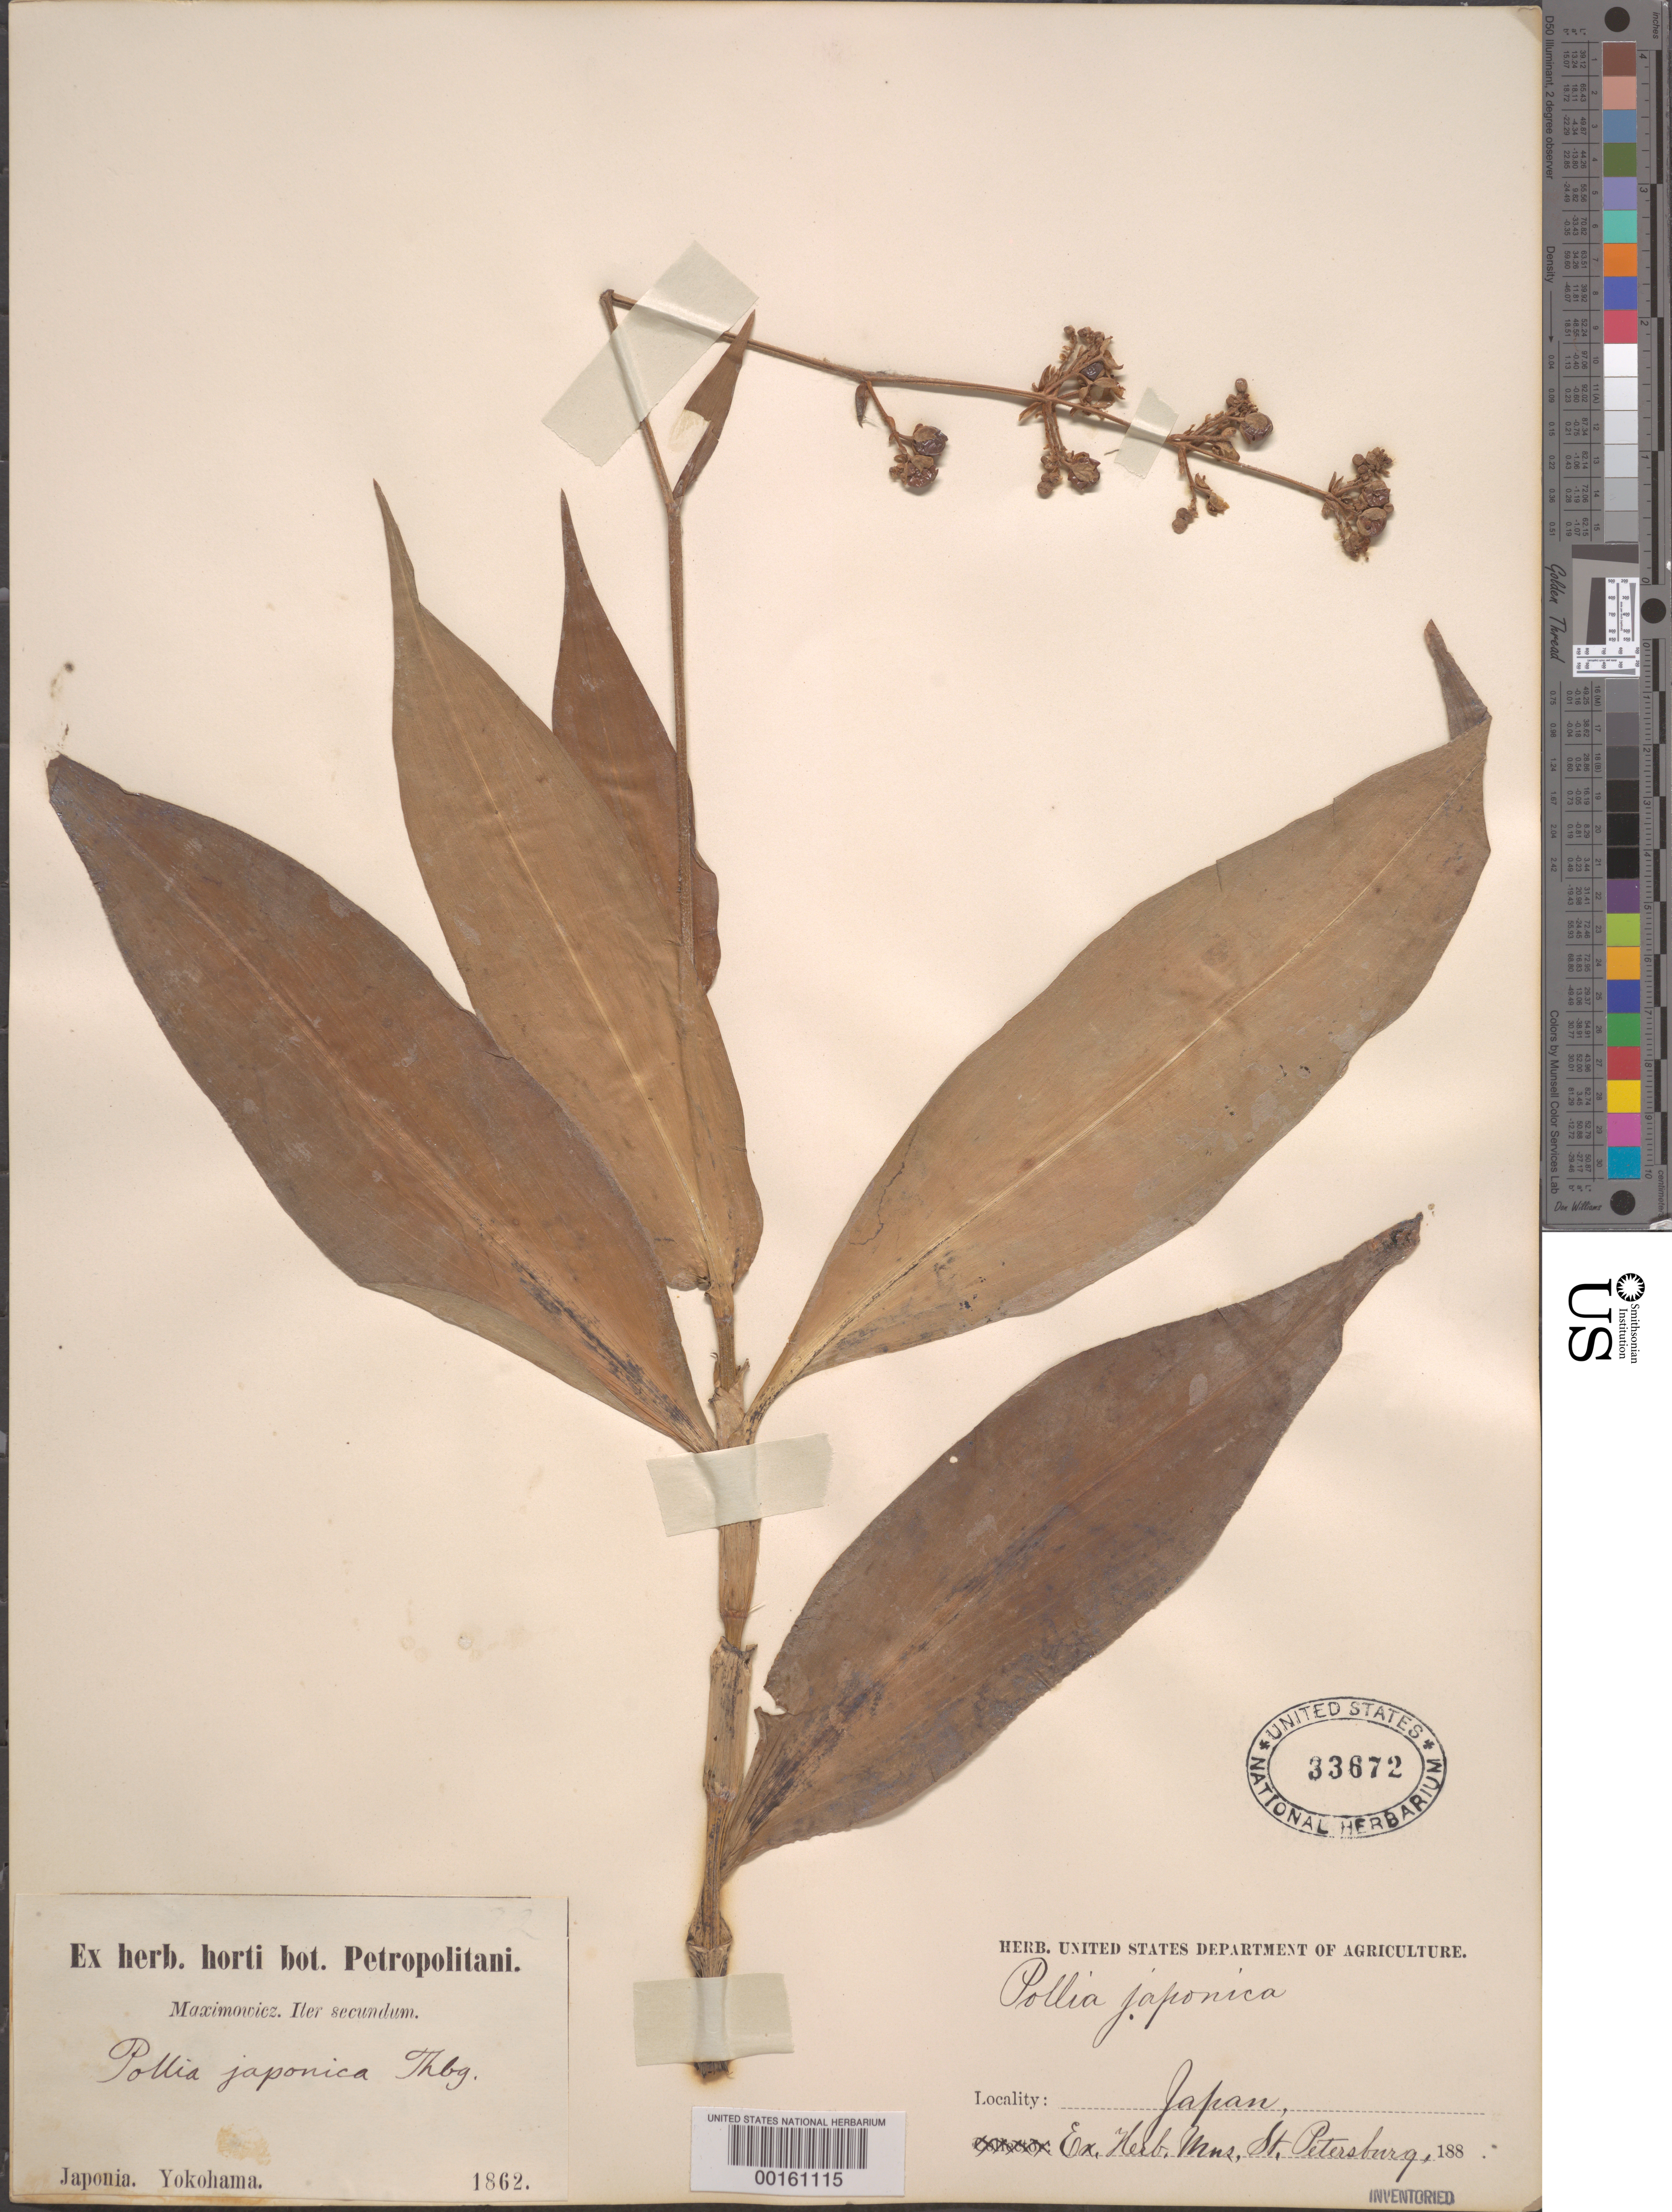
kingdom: Plantae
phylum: Tracheophyta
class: Liliopsida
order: Commelinales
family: Commelinaceae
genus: Pollia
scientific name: Pollia japonica var. japonica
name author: Thunb.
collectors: C. J. Maximowicz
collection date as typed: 1862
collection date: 1862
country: Japan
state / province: Kanagawa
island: Honshu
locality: Yokohama.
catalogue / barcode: US 33672